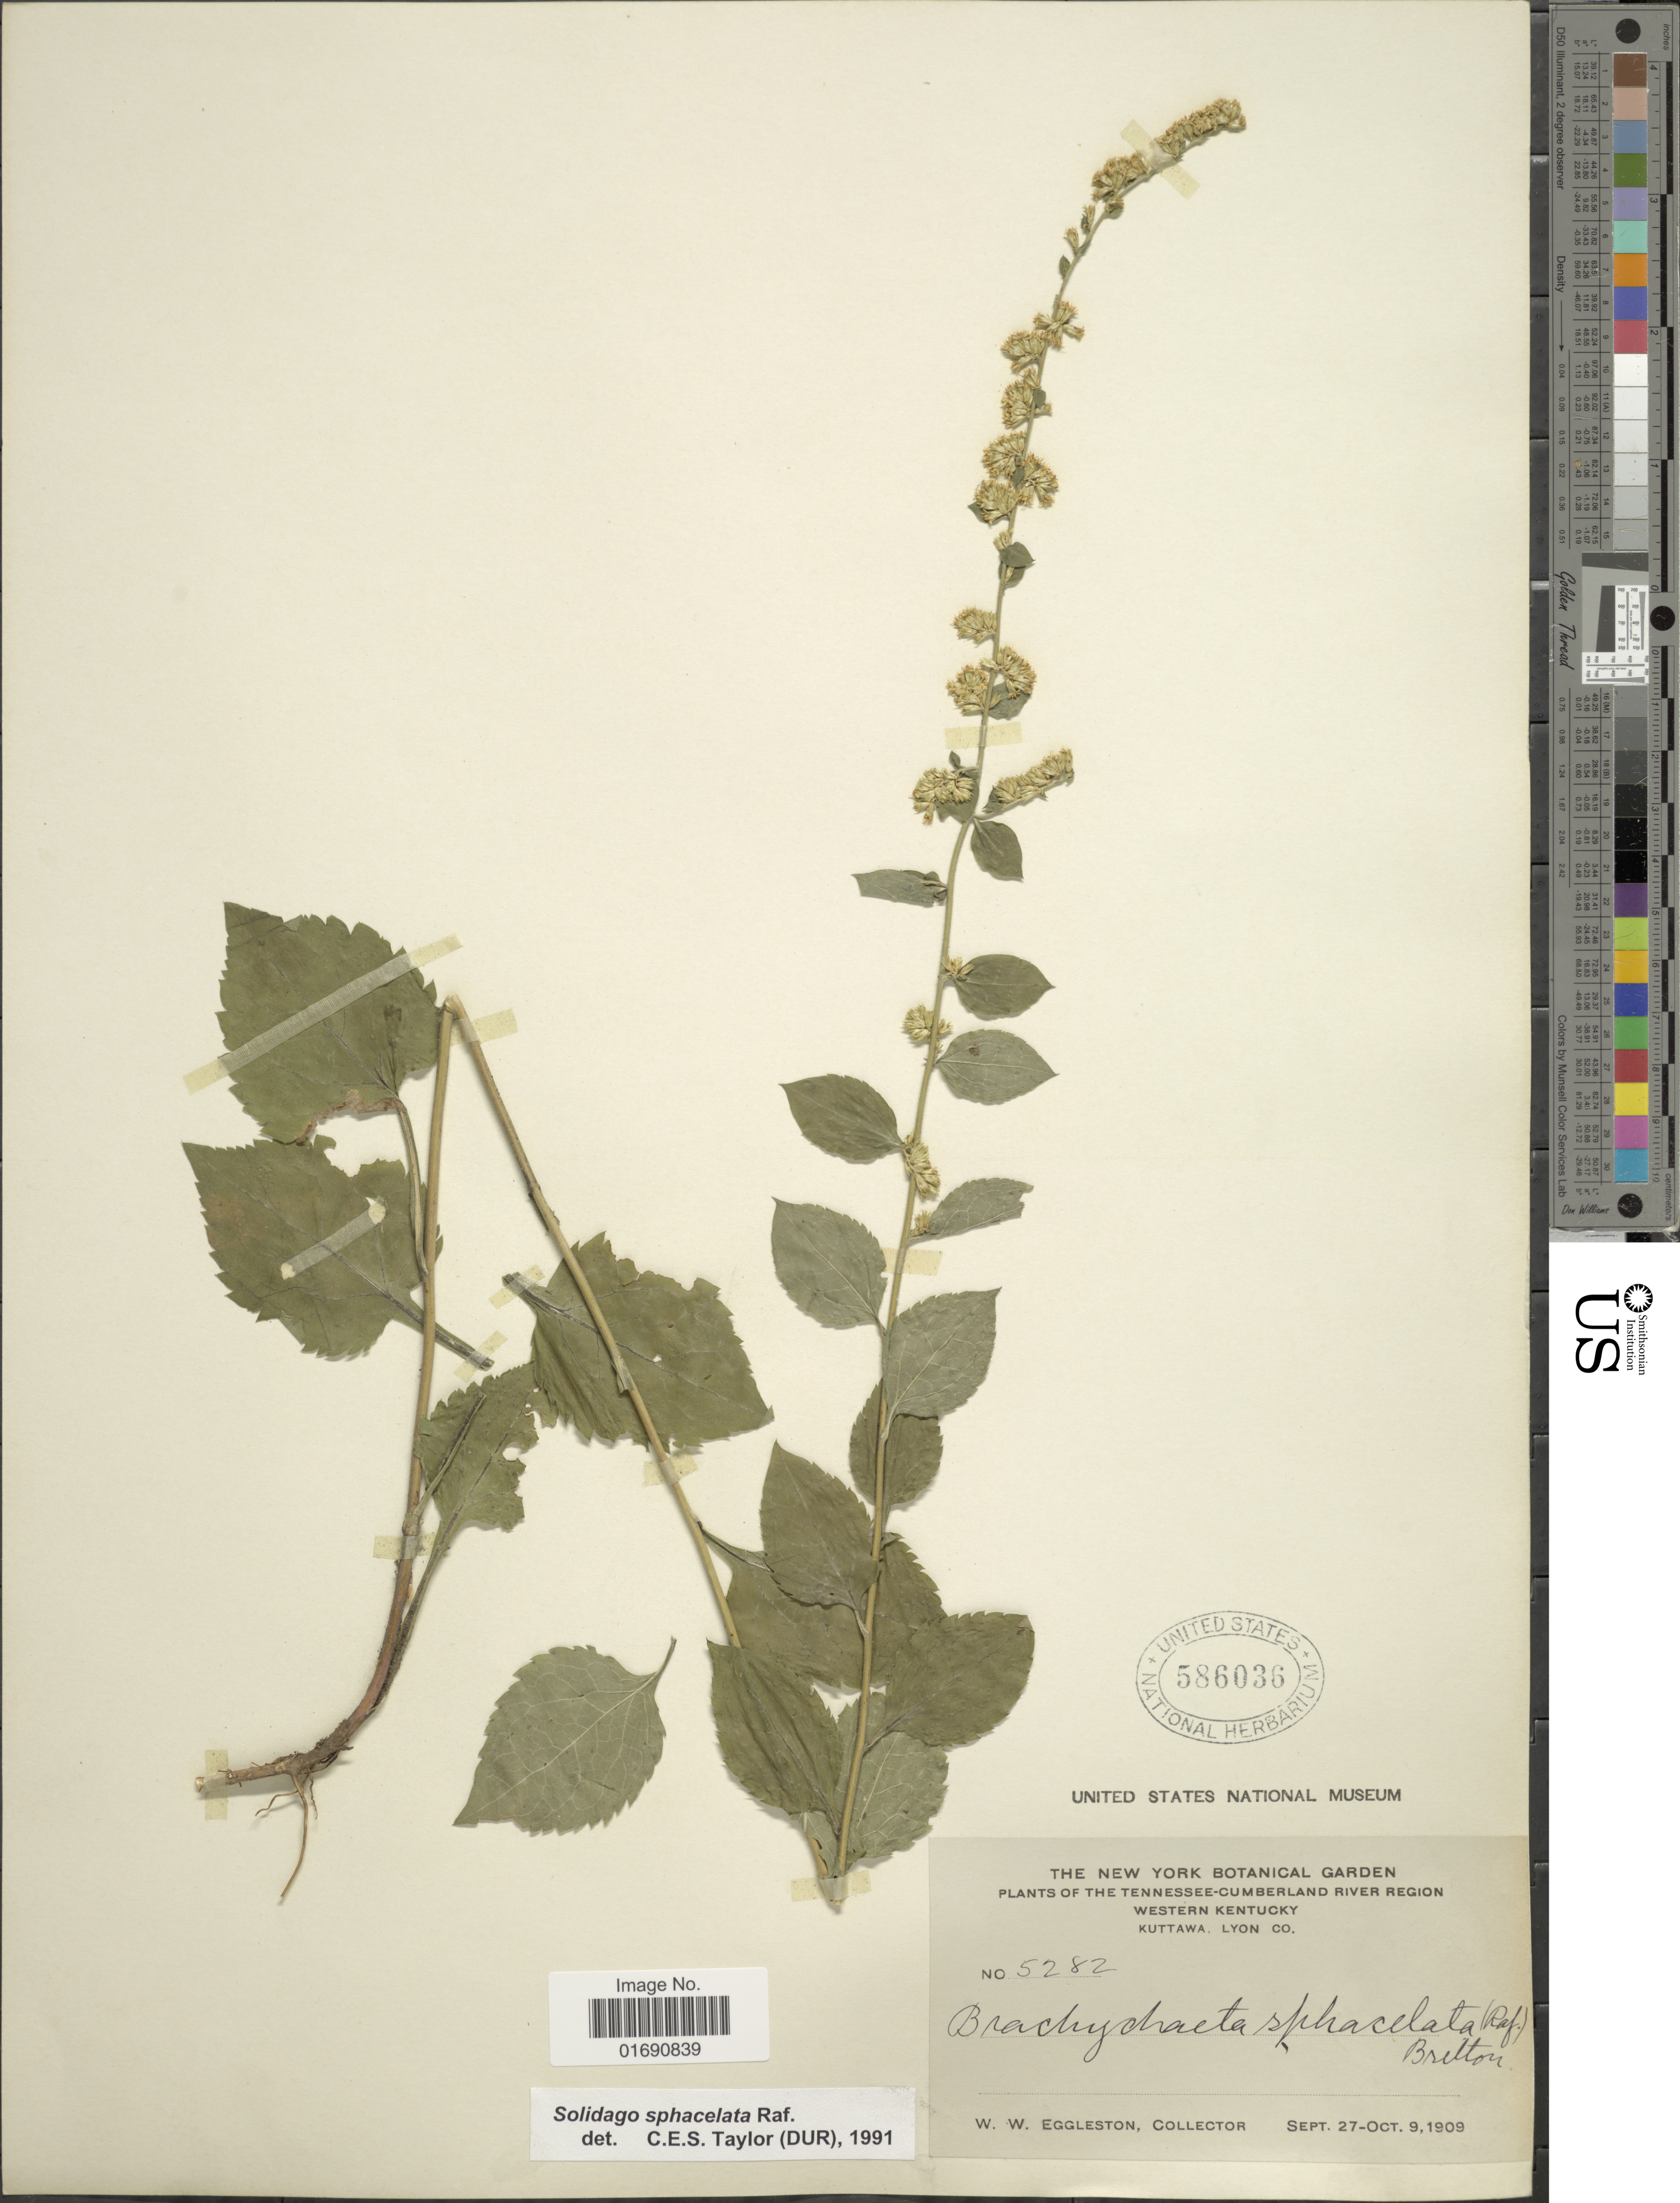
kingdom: Plantae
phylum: Tracheophyta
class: Magnoliopsida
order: Asterales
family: Asteraceae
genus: Solidago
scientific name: Solidago sphacelata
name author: Raf.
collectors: W. W. Eggleston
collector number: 5282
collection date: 1909-09-27/1909-10-09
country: United States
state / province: Kentucky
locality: The Tennessee-Cumberland River Region, Western Kentucky, Kuttawa, Lyon Co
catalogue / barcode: US 586036